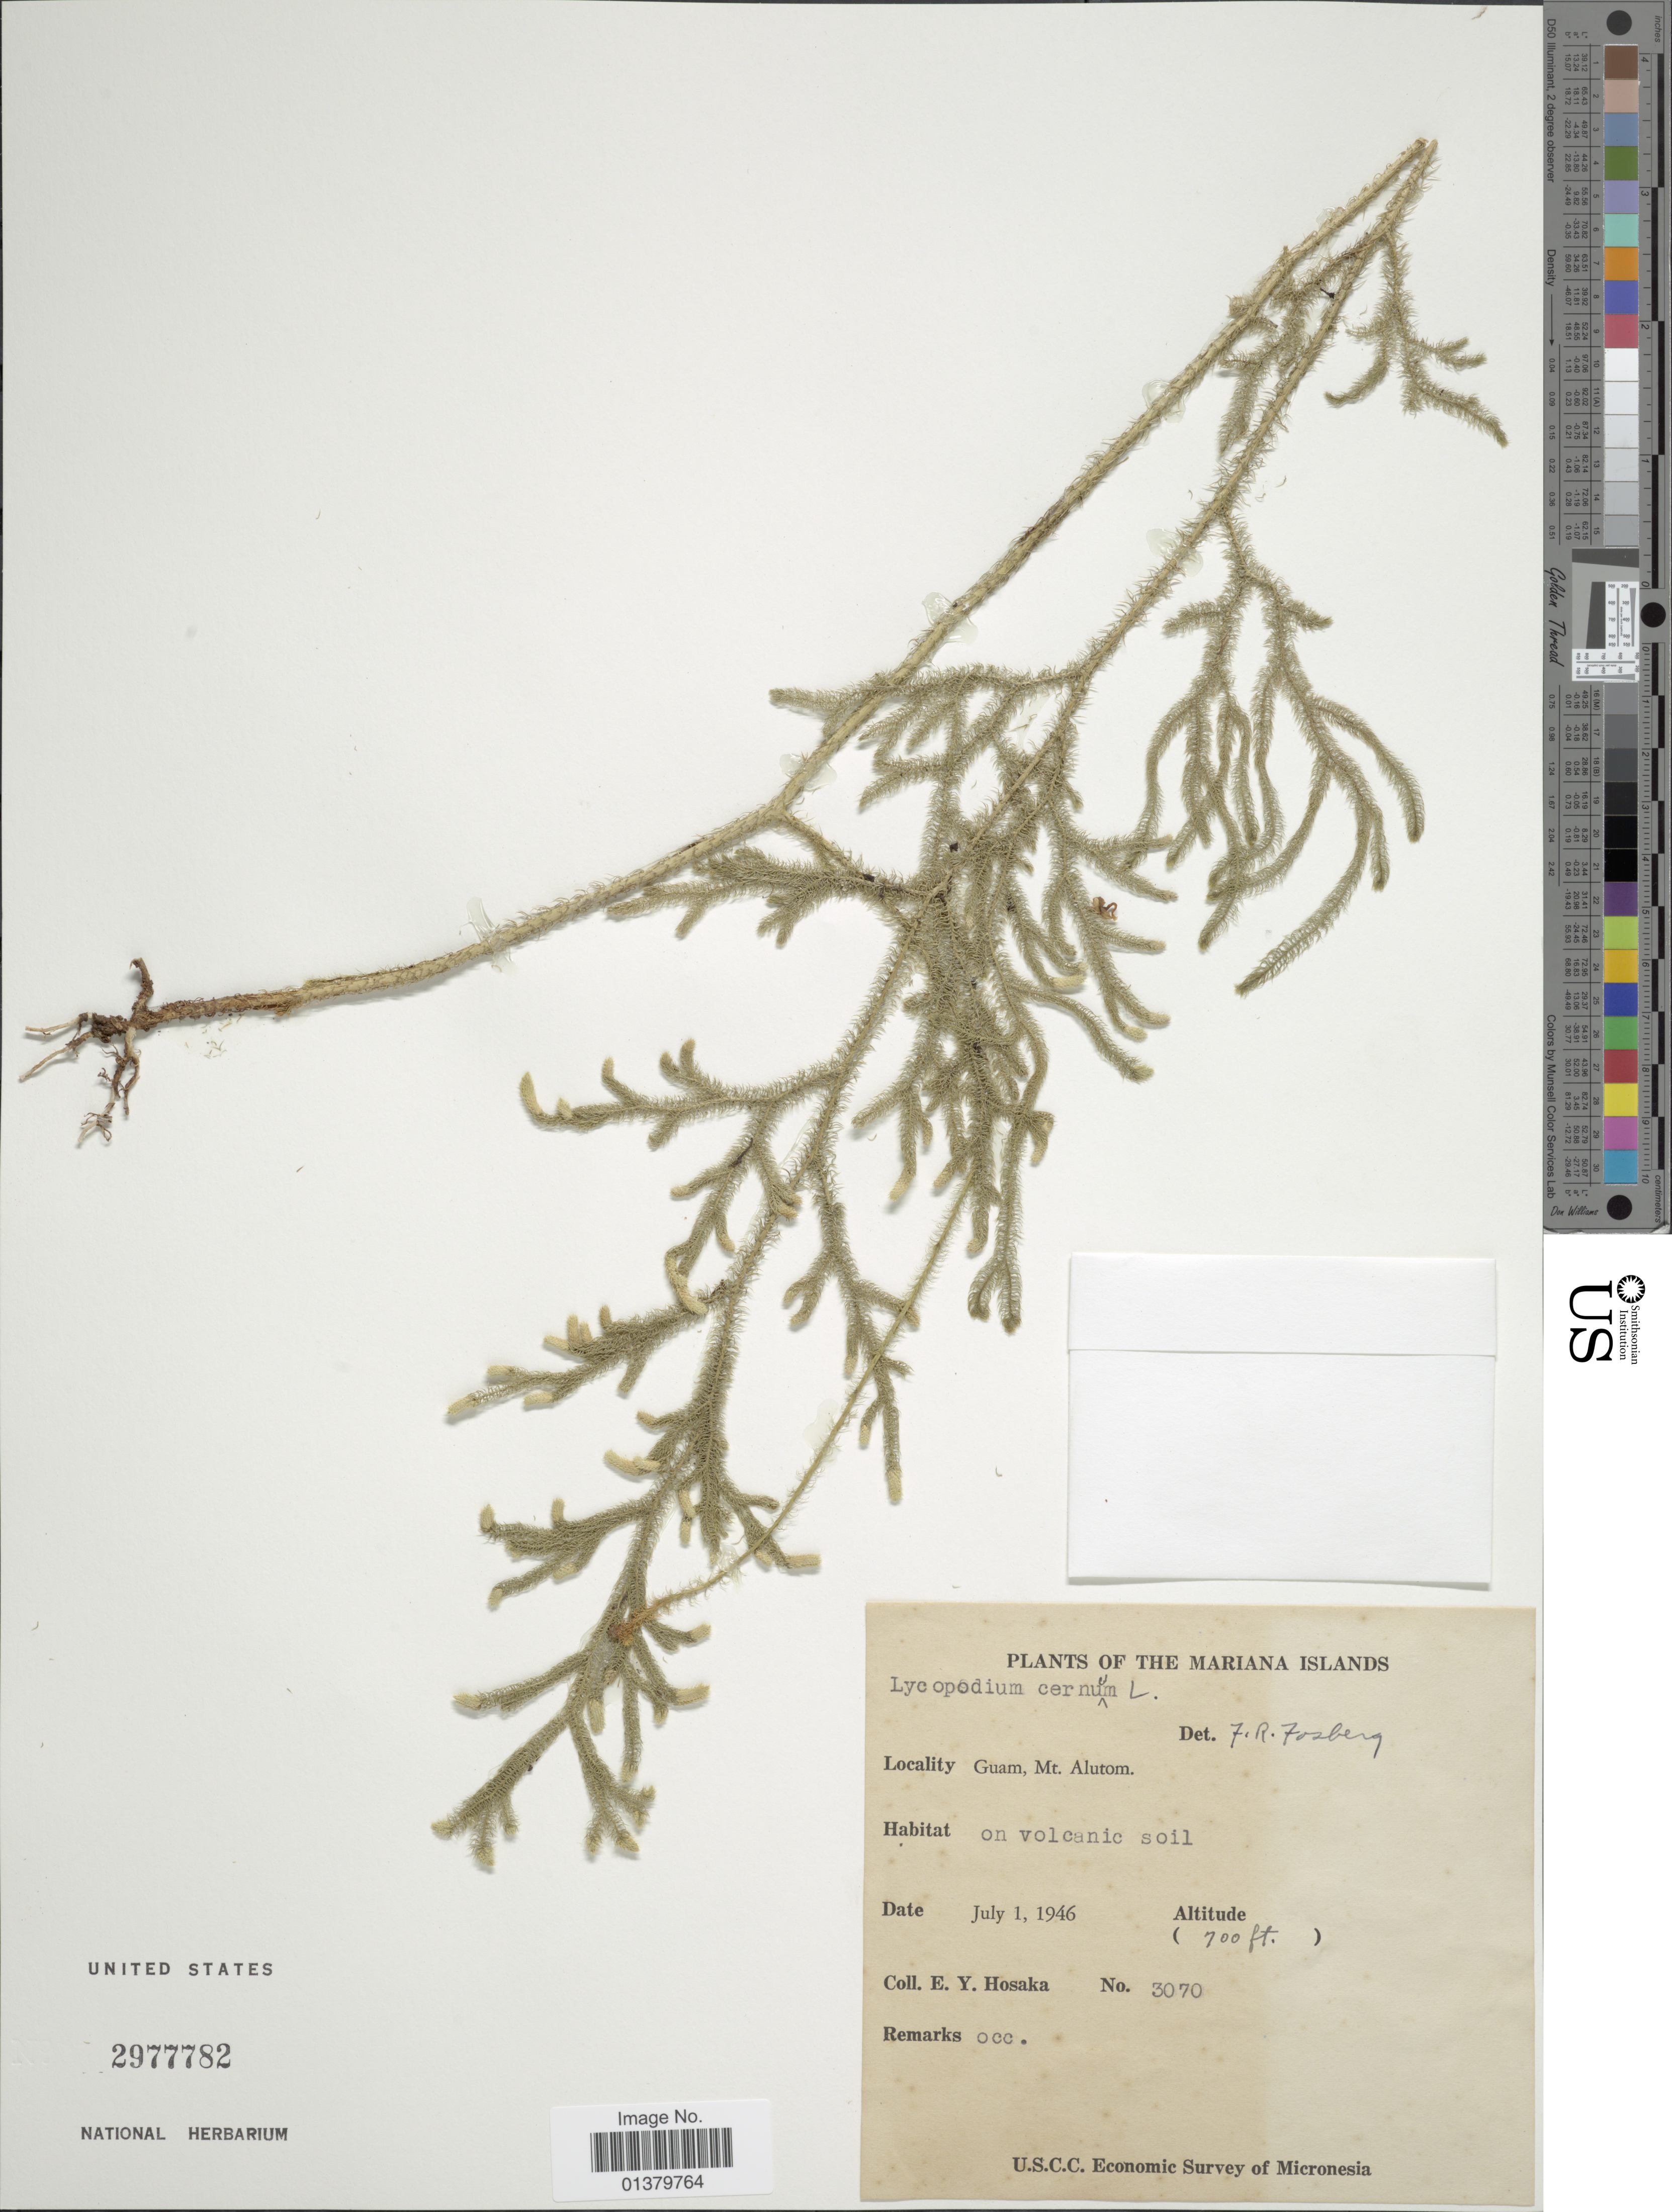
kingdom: Plantae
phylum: Tracheophyta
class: Lycopodiopsida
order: Lycopodiales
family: Lycopodiaceae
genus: Palhinhaea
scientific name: Palhinhaea cernua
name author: (L.) Vasc. & Franco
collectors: E. Y. Hosaka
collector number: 3070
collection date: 1946-07-01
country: Guam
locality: The Mariana Islands, Mt Alutom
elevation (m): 213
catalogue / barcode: US 2977782